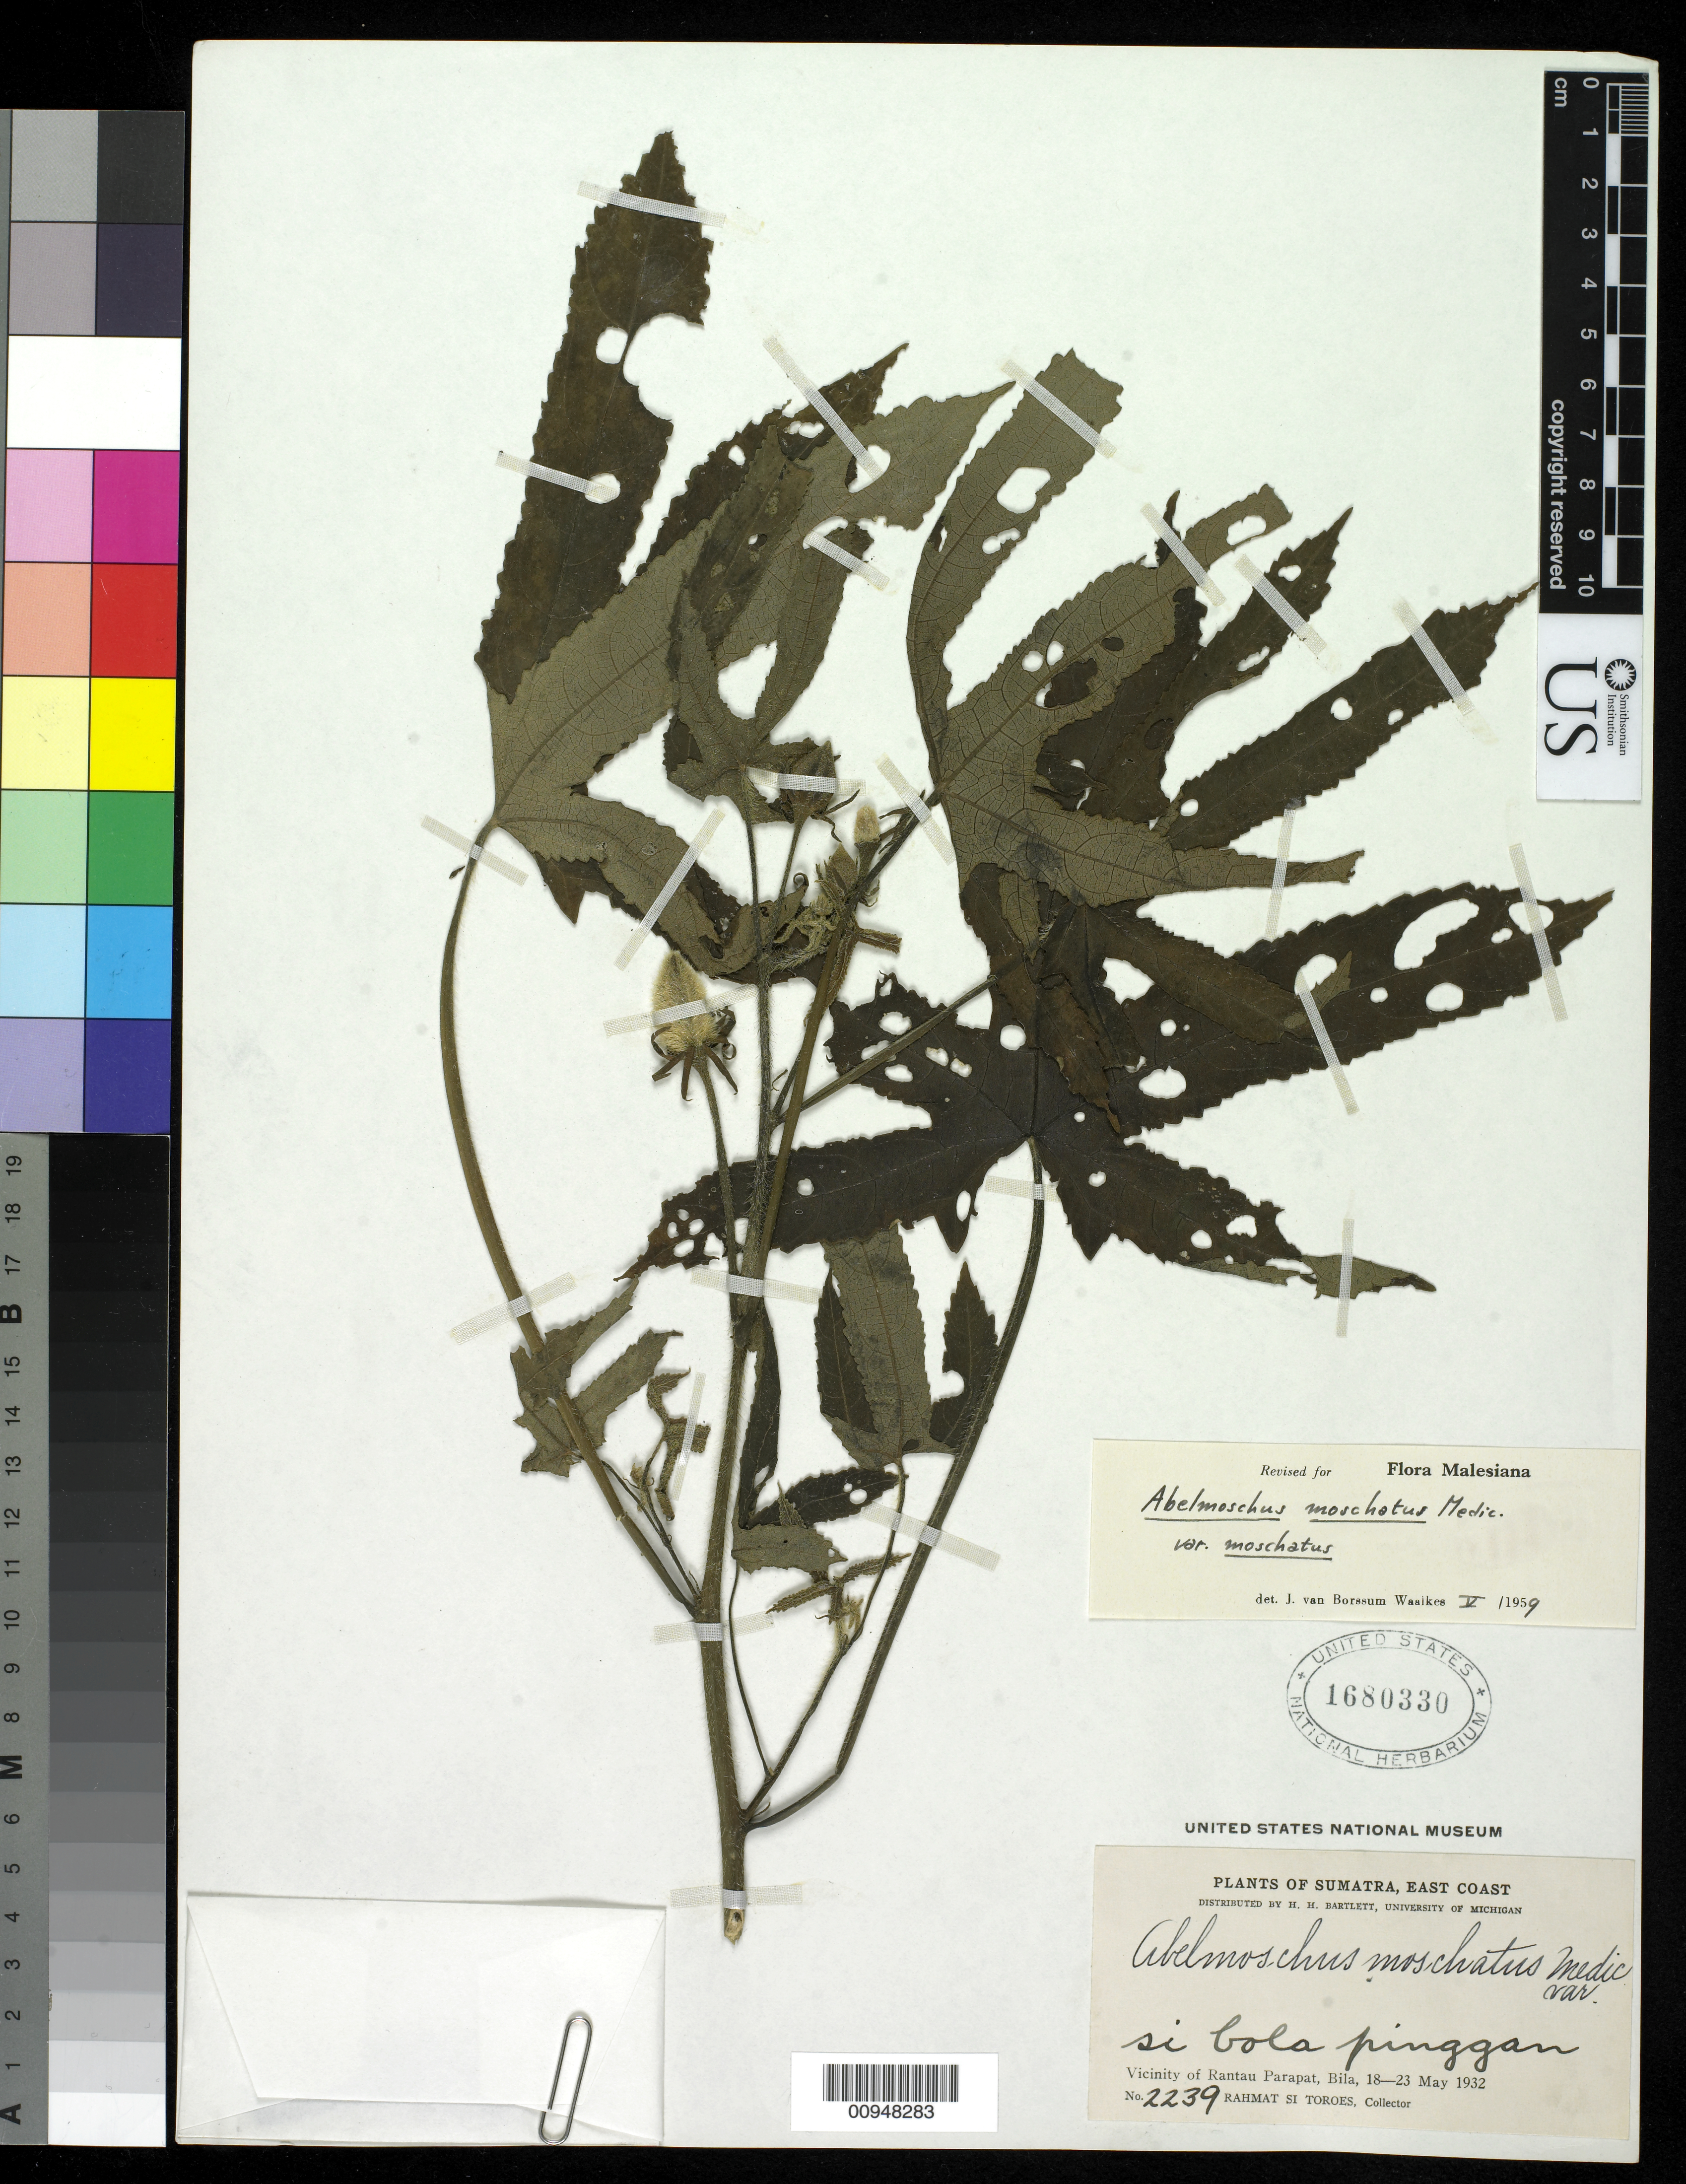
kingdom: Plantae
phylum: Tracheophyta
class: Magnoliopsida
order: Malvales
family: Malvaceae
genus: Abelmoschus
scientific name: Abelmoschus moschatus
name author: Medik.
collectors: Rahmat Si Boeea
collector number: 2239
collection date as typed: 18 May 1932 to 23 May 1932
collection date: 1932-05-18/1932-05-23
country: Indonesia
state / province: Sumatra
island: Sumatra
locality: Vicinity of Rantau Parapat, Bila.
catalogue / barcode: US 1680330